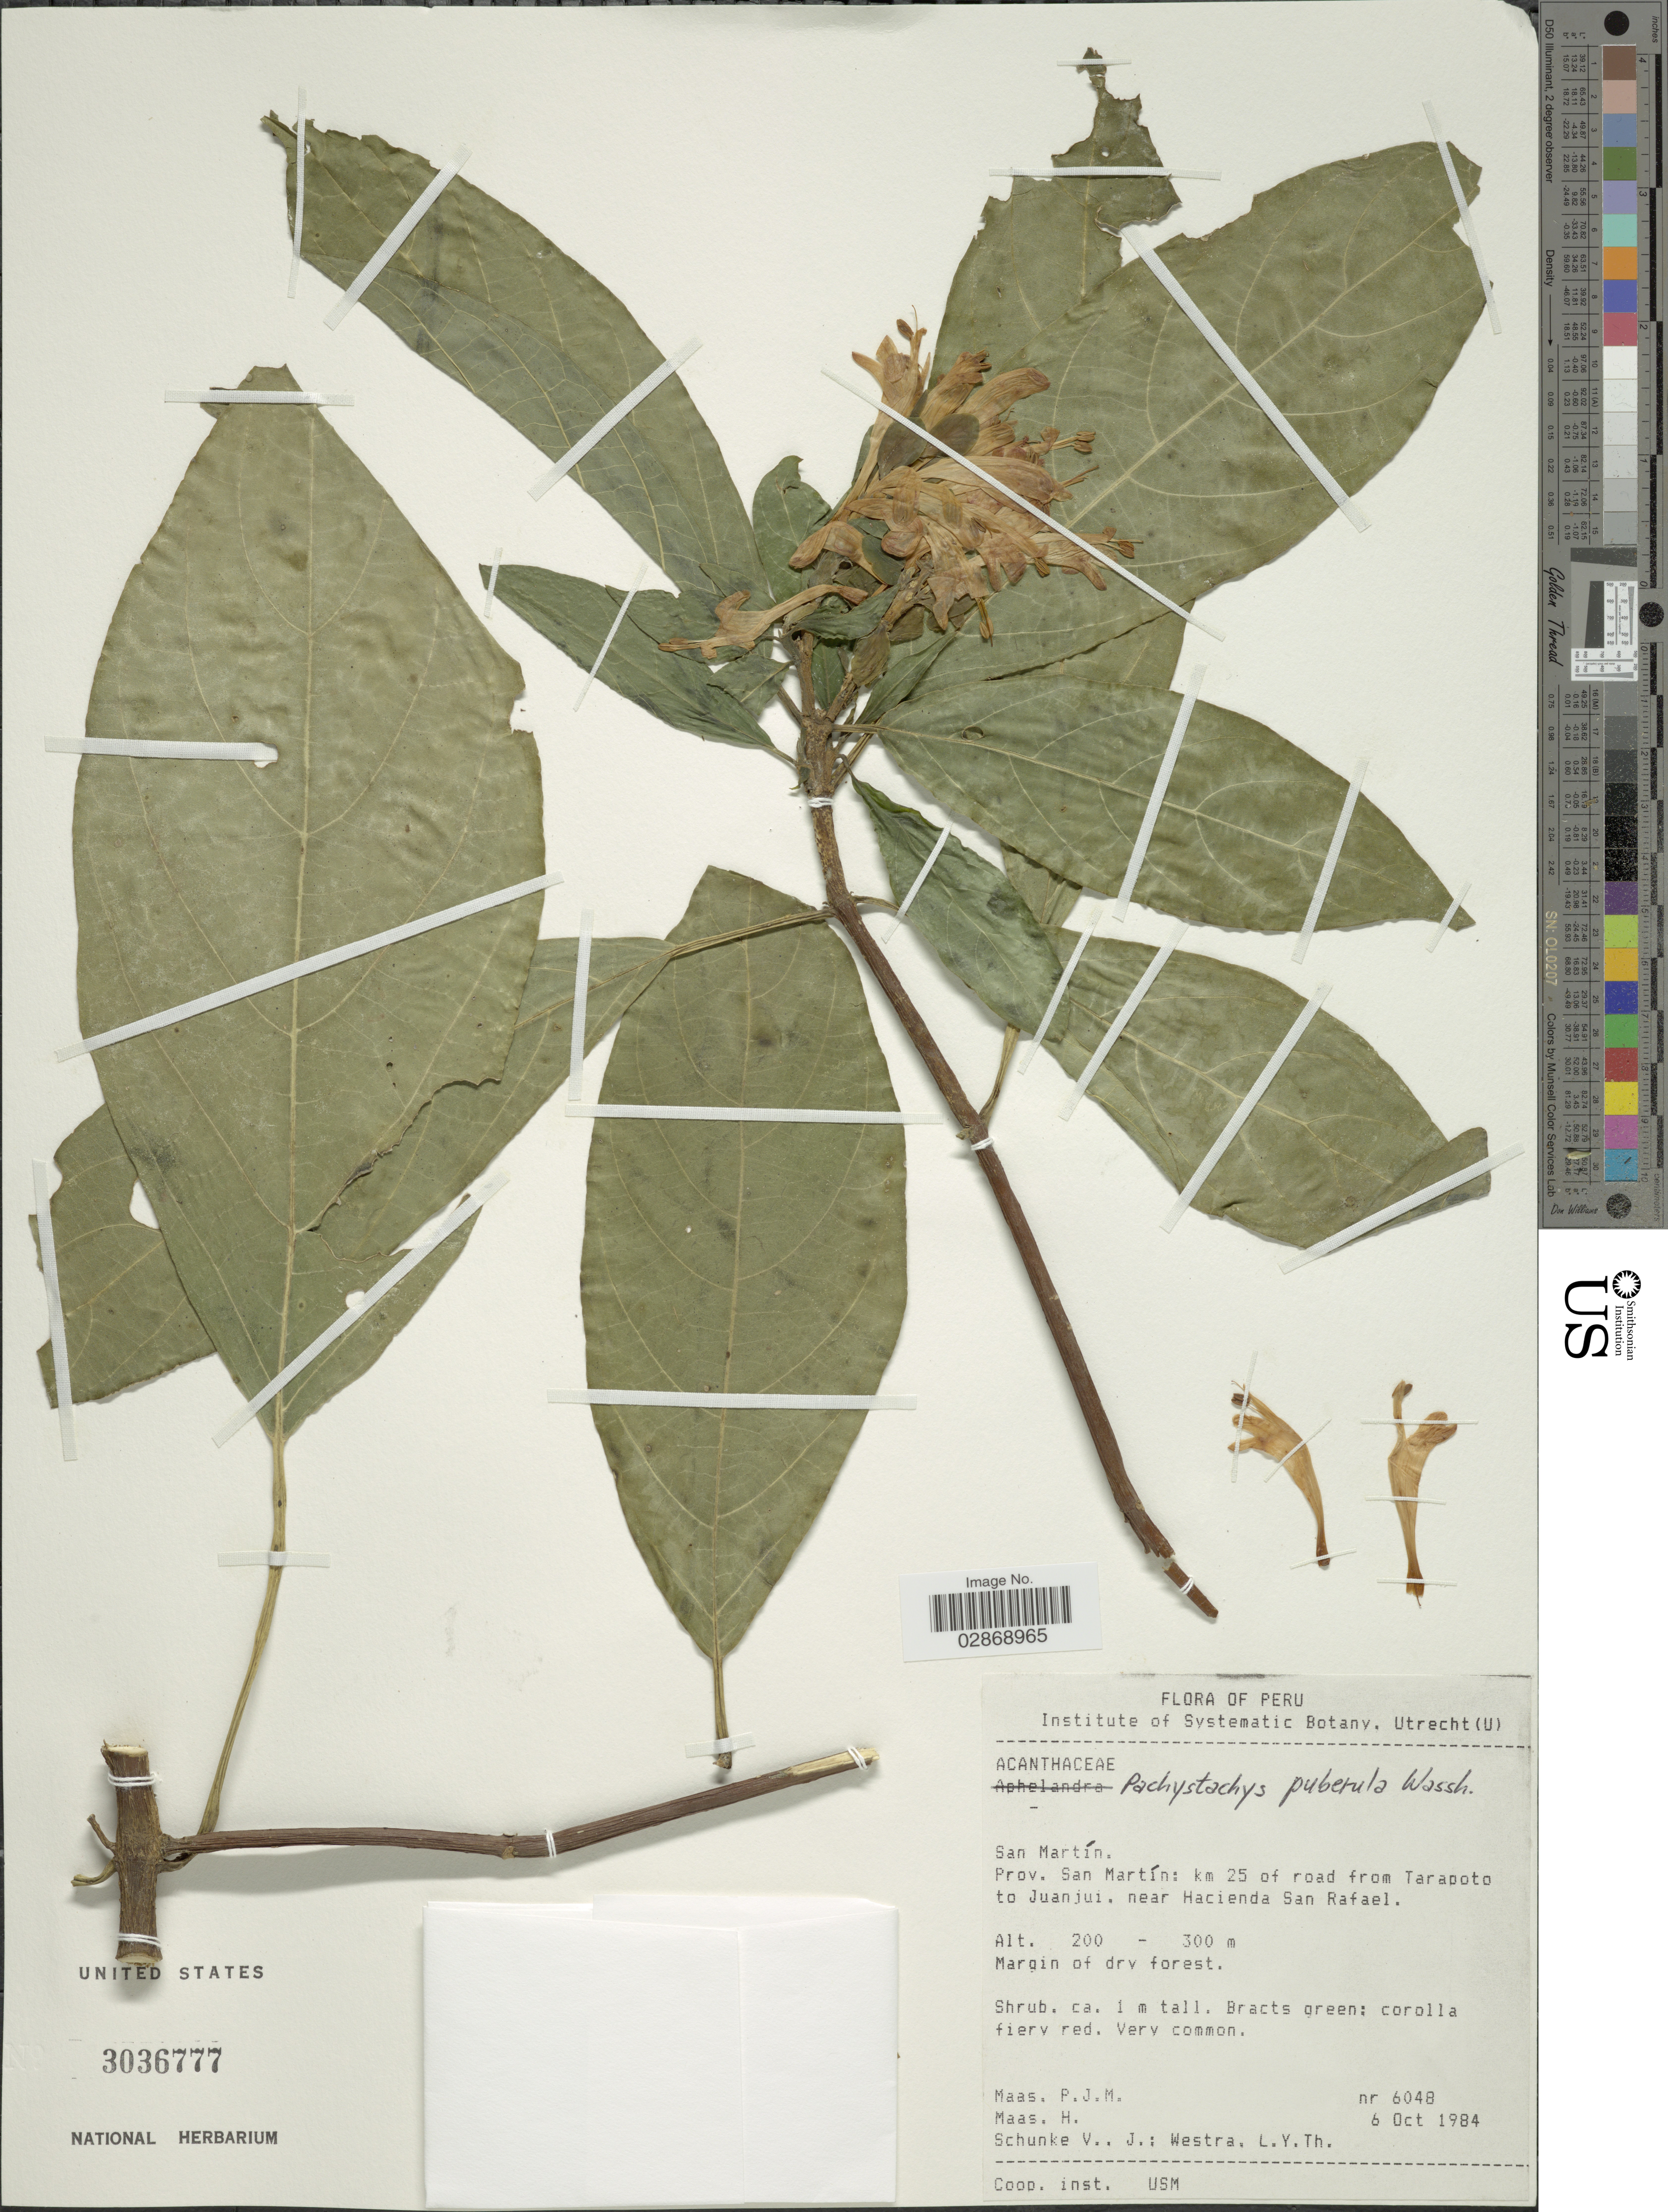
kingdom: Plantae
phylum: Tracheophyta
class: Magnoliopsida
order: Lamiales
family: Acanthaceae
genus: Pachystachys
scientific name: Pachystachys puberula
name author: Wassh.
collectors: P. Maas, H. Maas, J. Schunke Vigo & L. Y. T. Westra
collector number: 6048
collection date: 1984-10-06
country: Peru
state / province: San Martín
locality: Prov. San Martín: km 25 of road from Tarapoto to Juanjui. near Hacienda San Rafael.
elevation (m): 200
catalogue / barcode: US 3036777